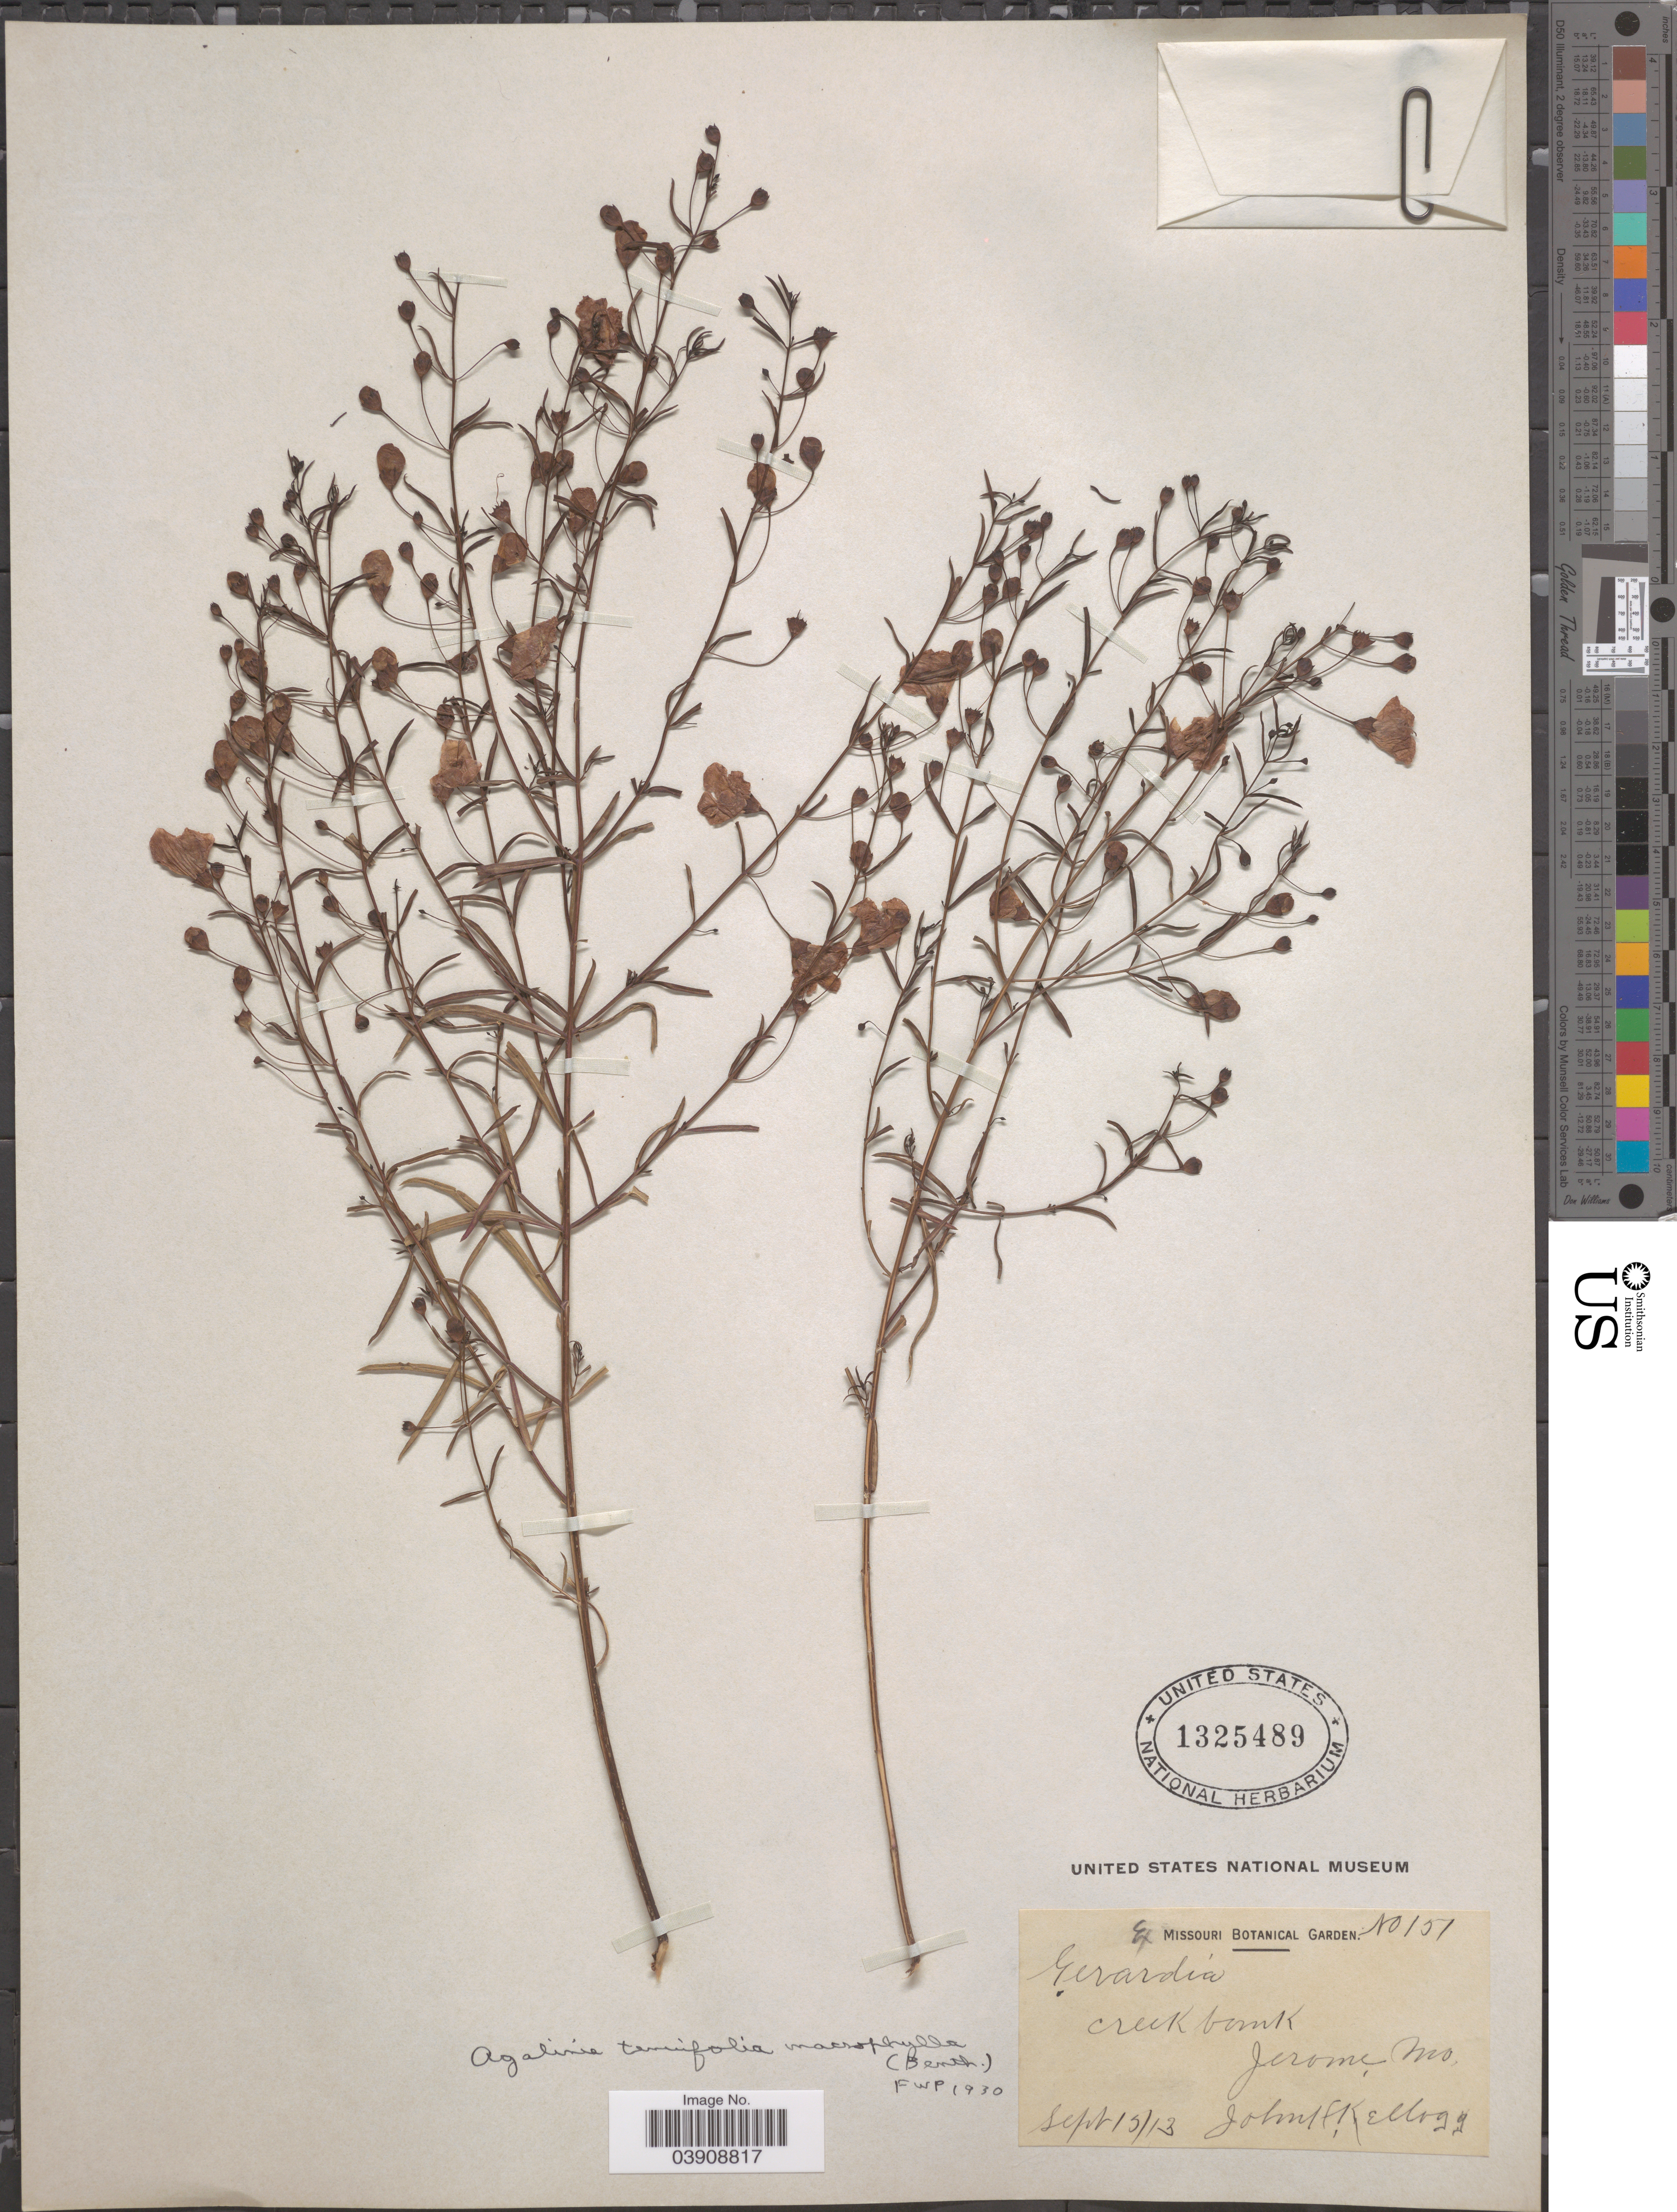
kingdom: Plantae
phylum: Tracheophyta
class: Magnoliopsida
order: Lamiales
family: Orobanchaceae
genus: Agalinis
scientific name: Agalinis tenuifolia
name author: (Vahl) Raf.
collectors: J. H. Kellogg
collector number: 151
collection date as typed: Transcribed d/m/y: 15/9/13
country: United States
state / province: Missouri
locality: Creek bank. Jerome.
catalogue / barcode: US 1325489